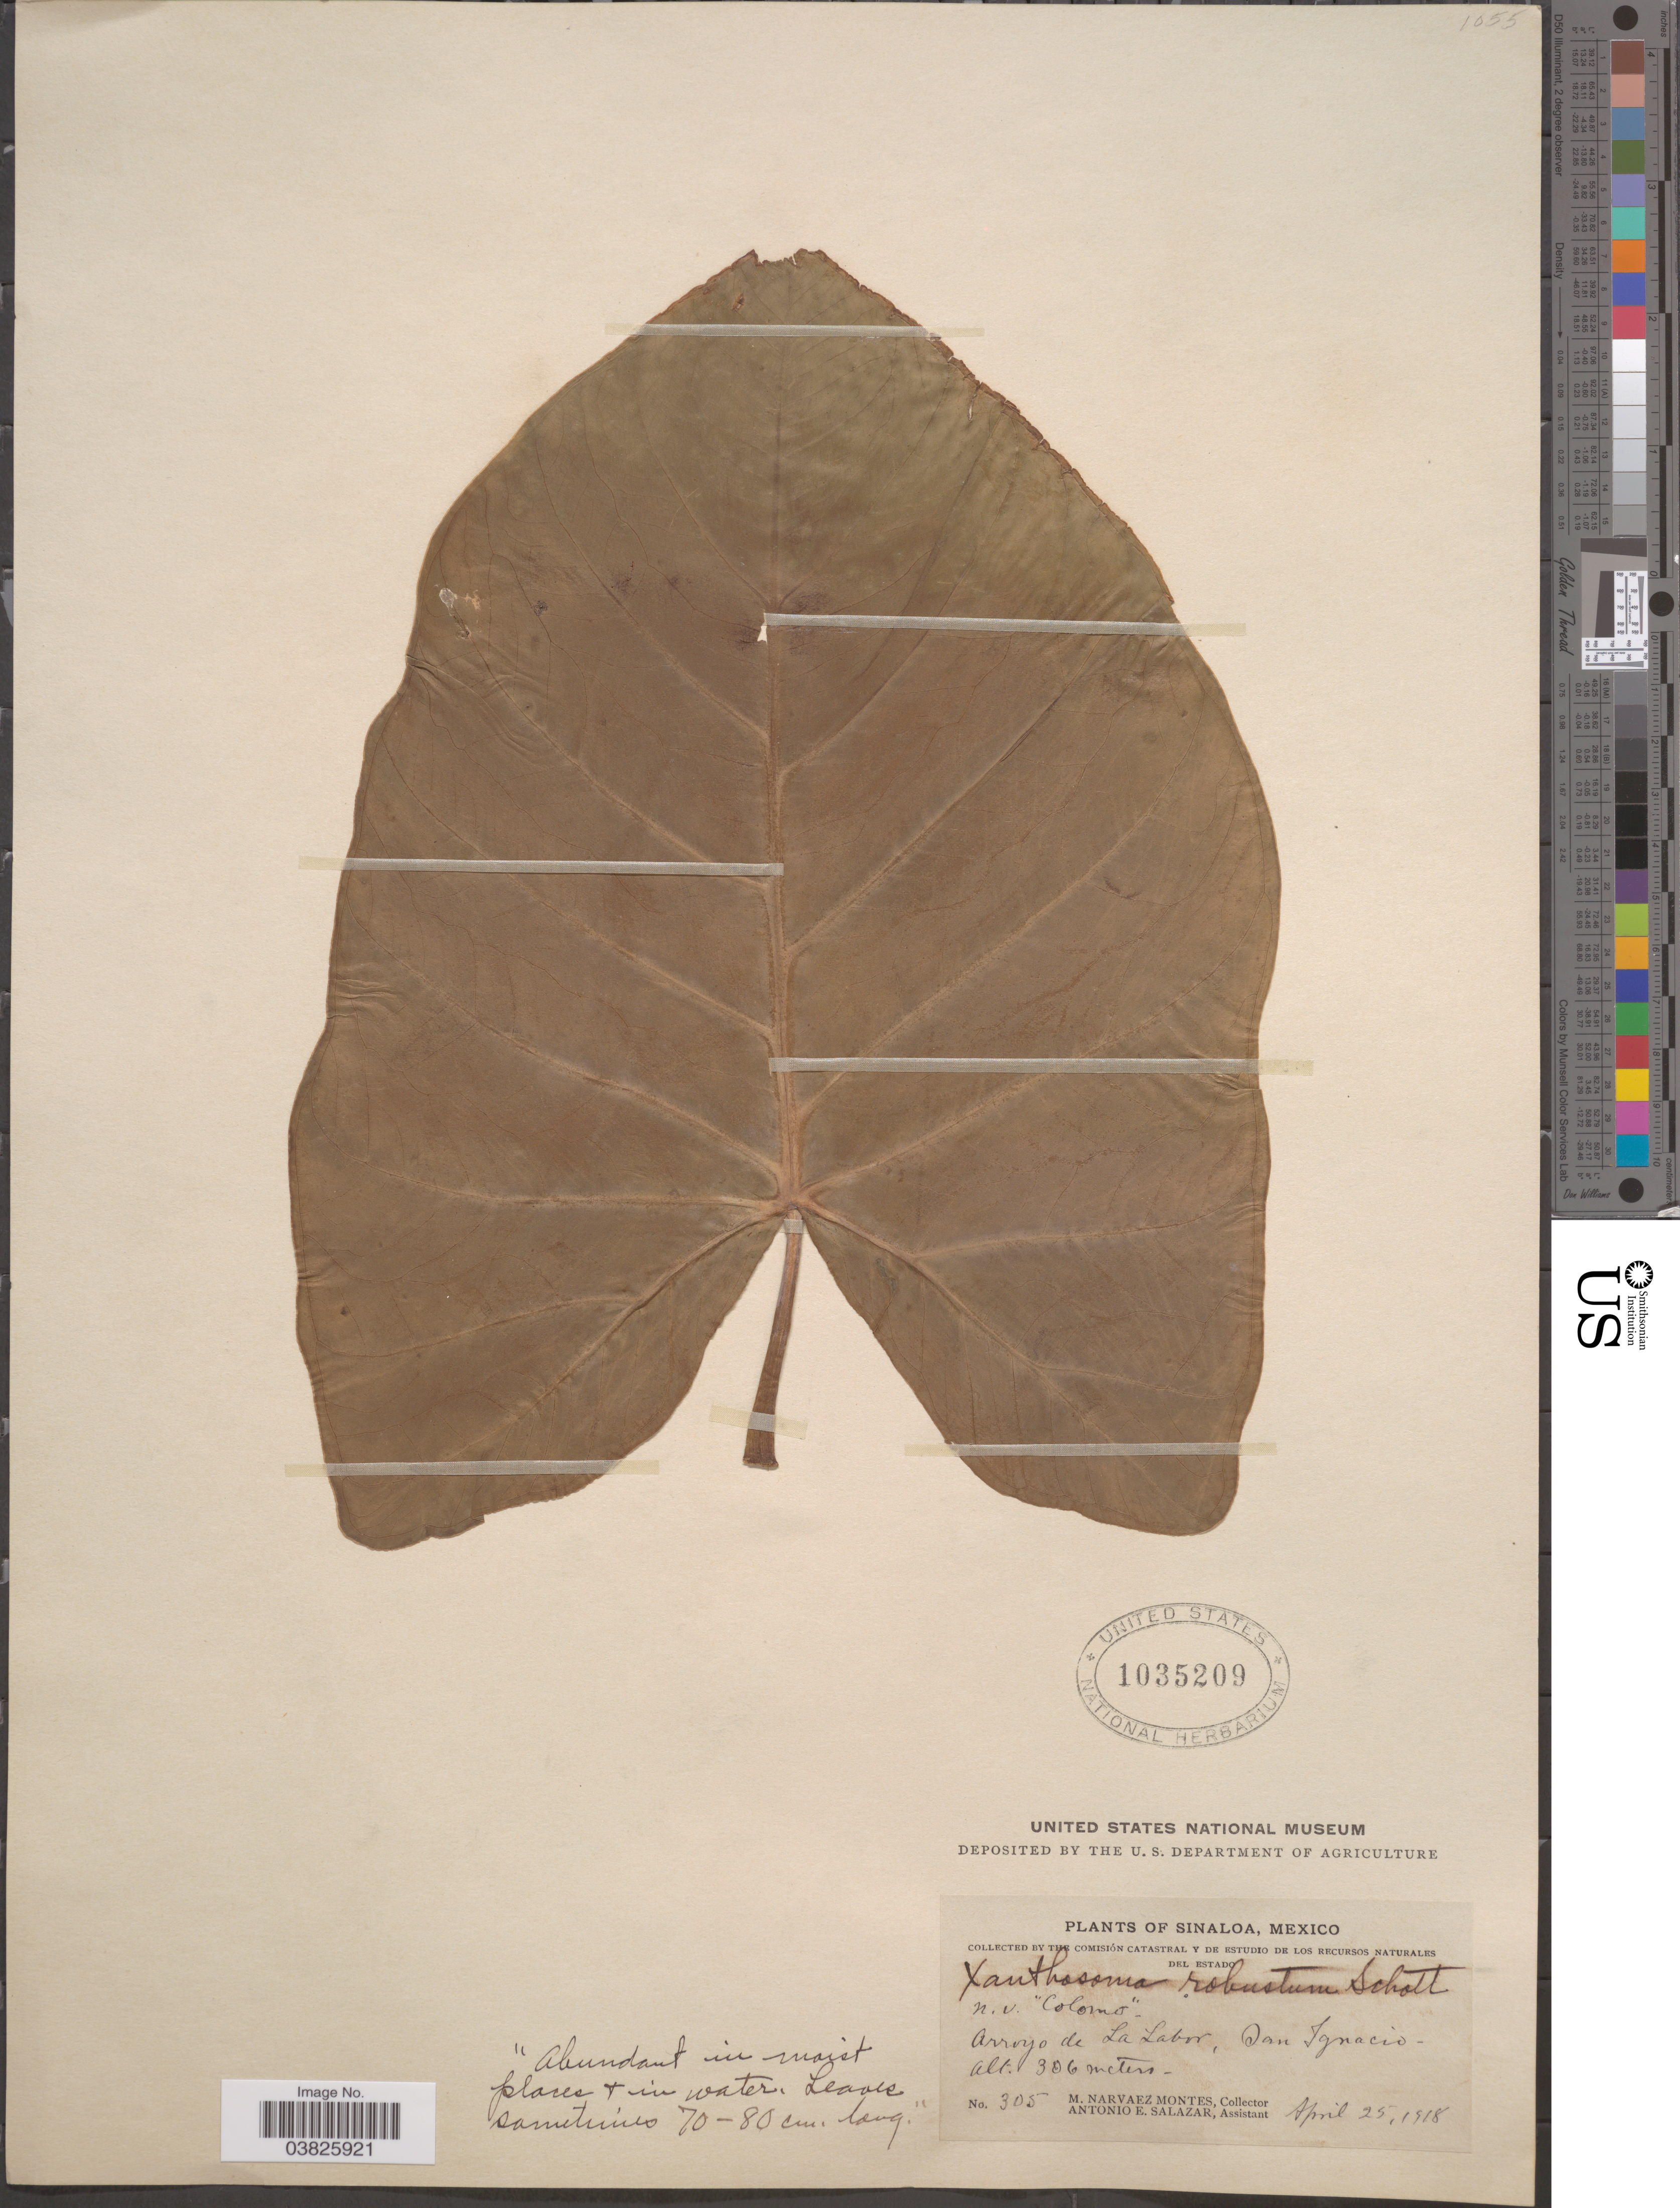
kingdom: Plantae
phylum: Tracheophyta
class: Liliopsida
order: Alismatales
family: Araceae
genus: Xanthosoma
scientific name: Xanthosoma robustum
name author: Schott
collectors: M. Narvaez-Montes & A. E. Salazar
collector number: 305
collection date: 1918-04-25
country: Mexico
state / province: Sinaloa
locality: Arroyo de La Labor, San Ignacio.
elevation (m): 306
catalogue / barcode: US 1035209